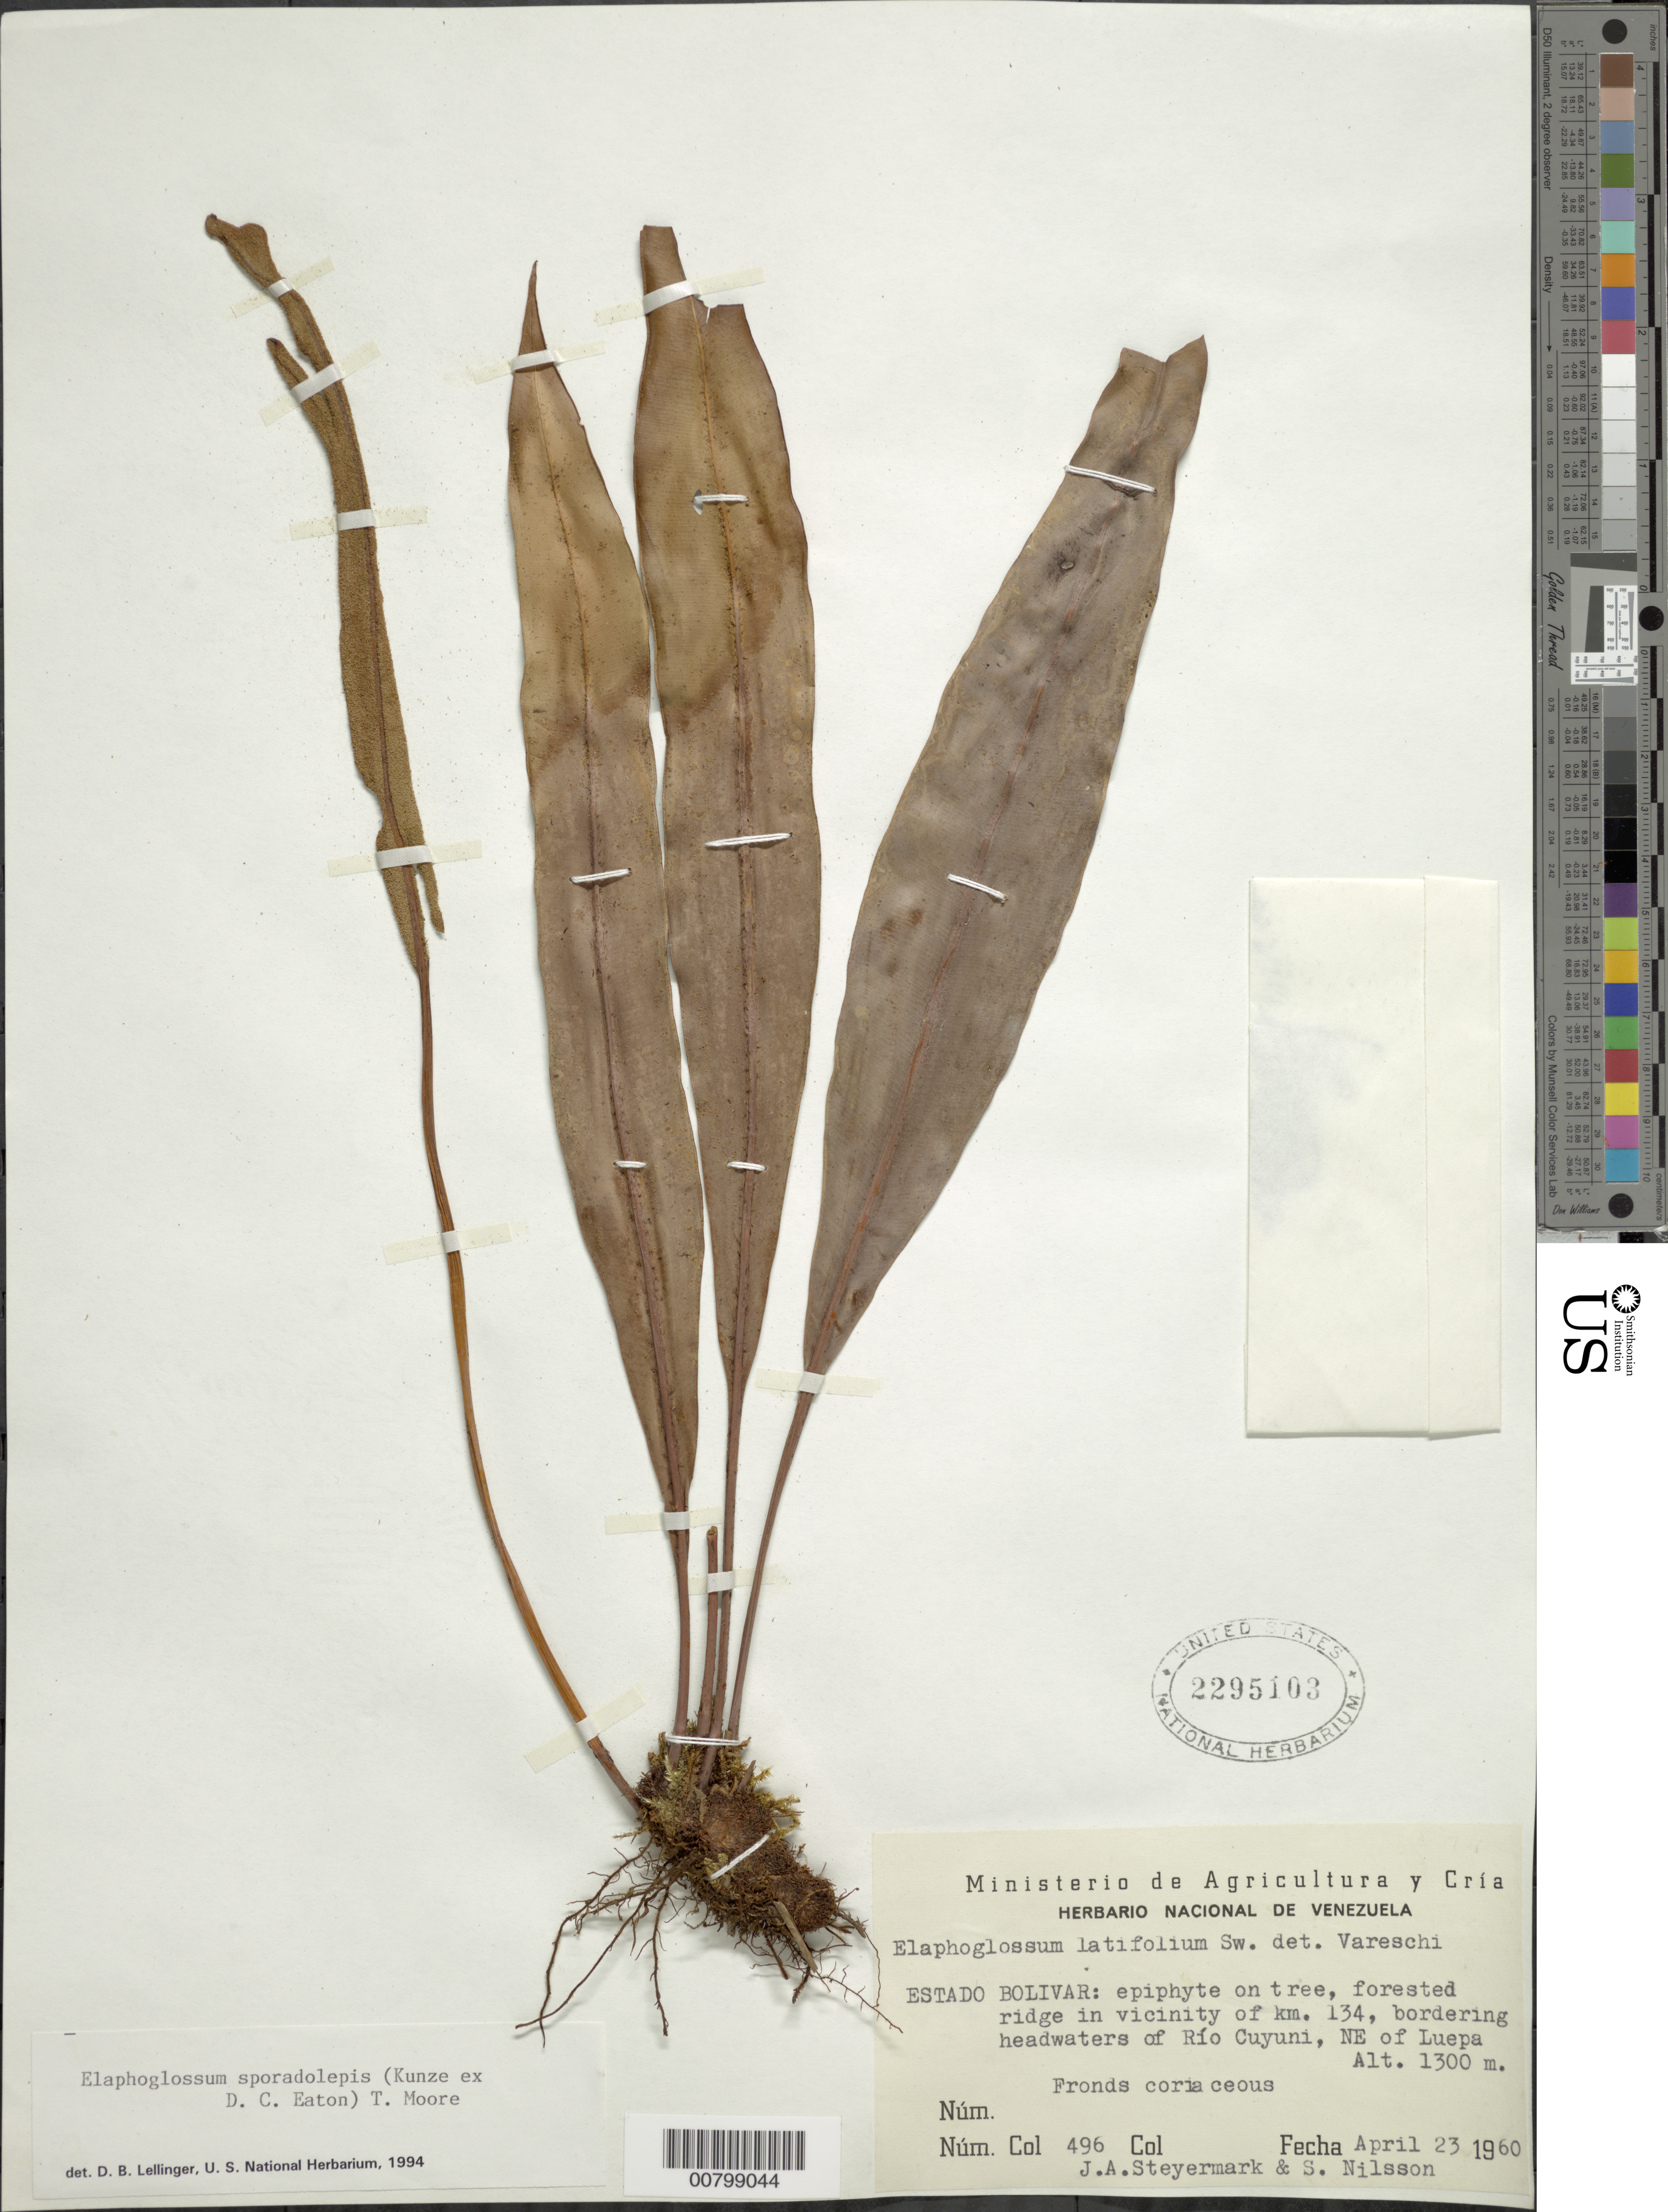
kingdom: Plantae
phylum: Tracheophyta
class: Polypodiopsida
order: Polypodiales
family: Dryopteridaceae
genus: Elaphoglossum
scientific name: Elaphoglossum sporadolepis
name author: (Kunze ex Kuhn) T. Moore ex C. Chr.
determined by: Lellinger, David B., (BOT), Smithsonian Institution - National Museum of Natural History (UNITED STATES)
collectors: J. Steyermark & S. Nilsson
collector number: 60 496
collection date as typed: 23-Apr-60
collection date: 1960-04-23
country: Venezuela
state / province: Bolívar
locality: Río Cuyuni headwaters, km 134, NE of Luepa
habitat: Forested ridge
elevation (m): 1300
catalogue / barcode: US 2295103